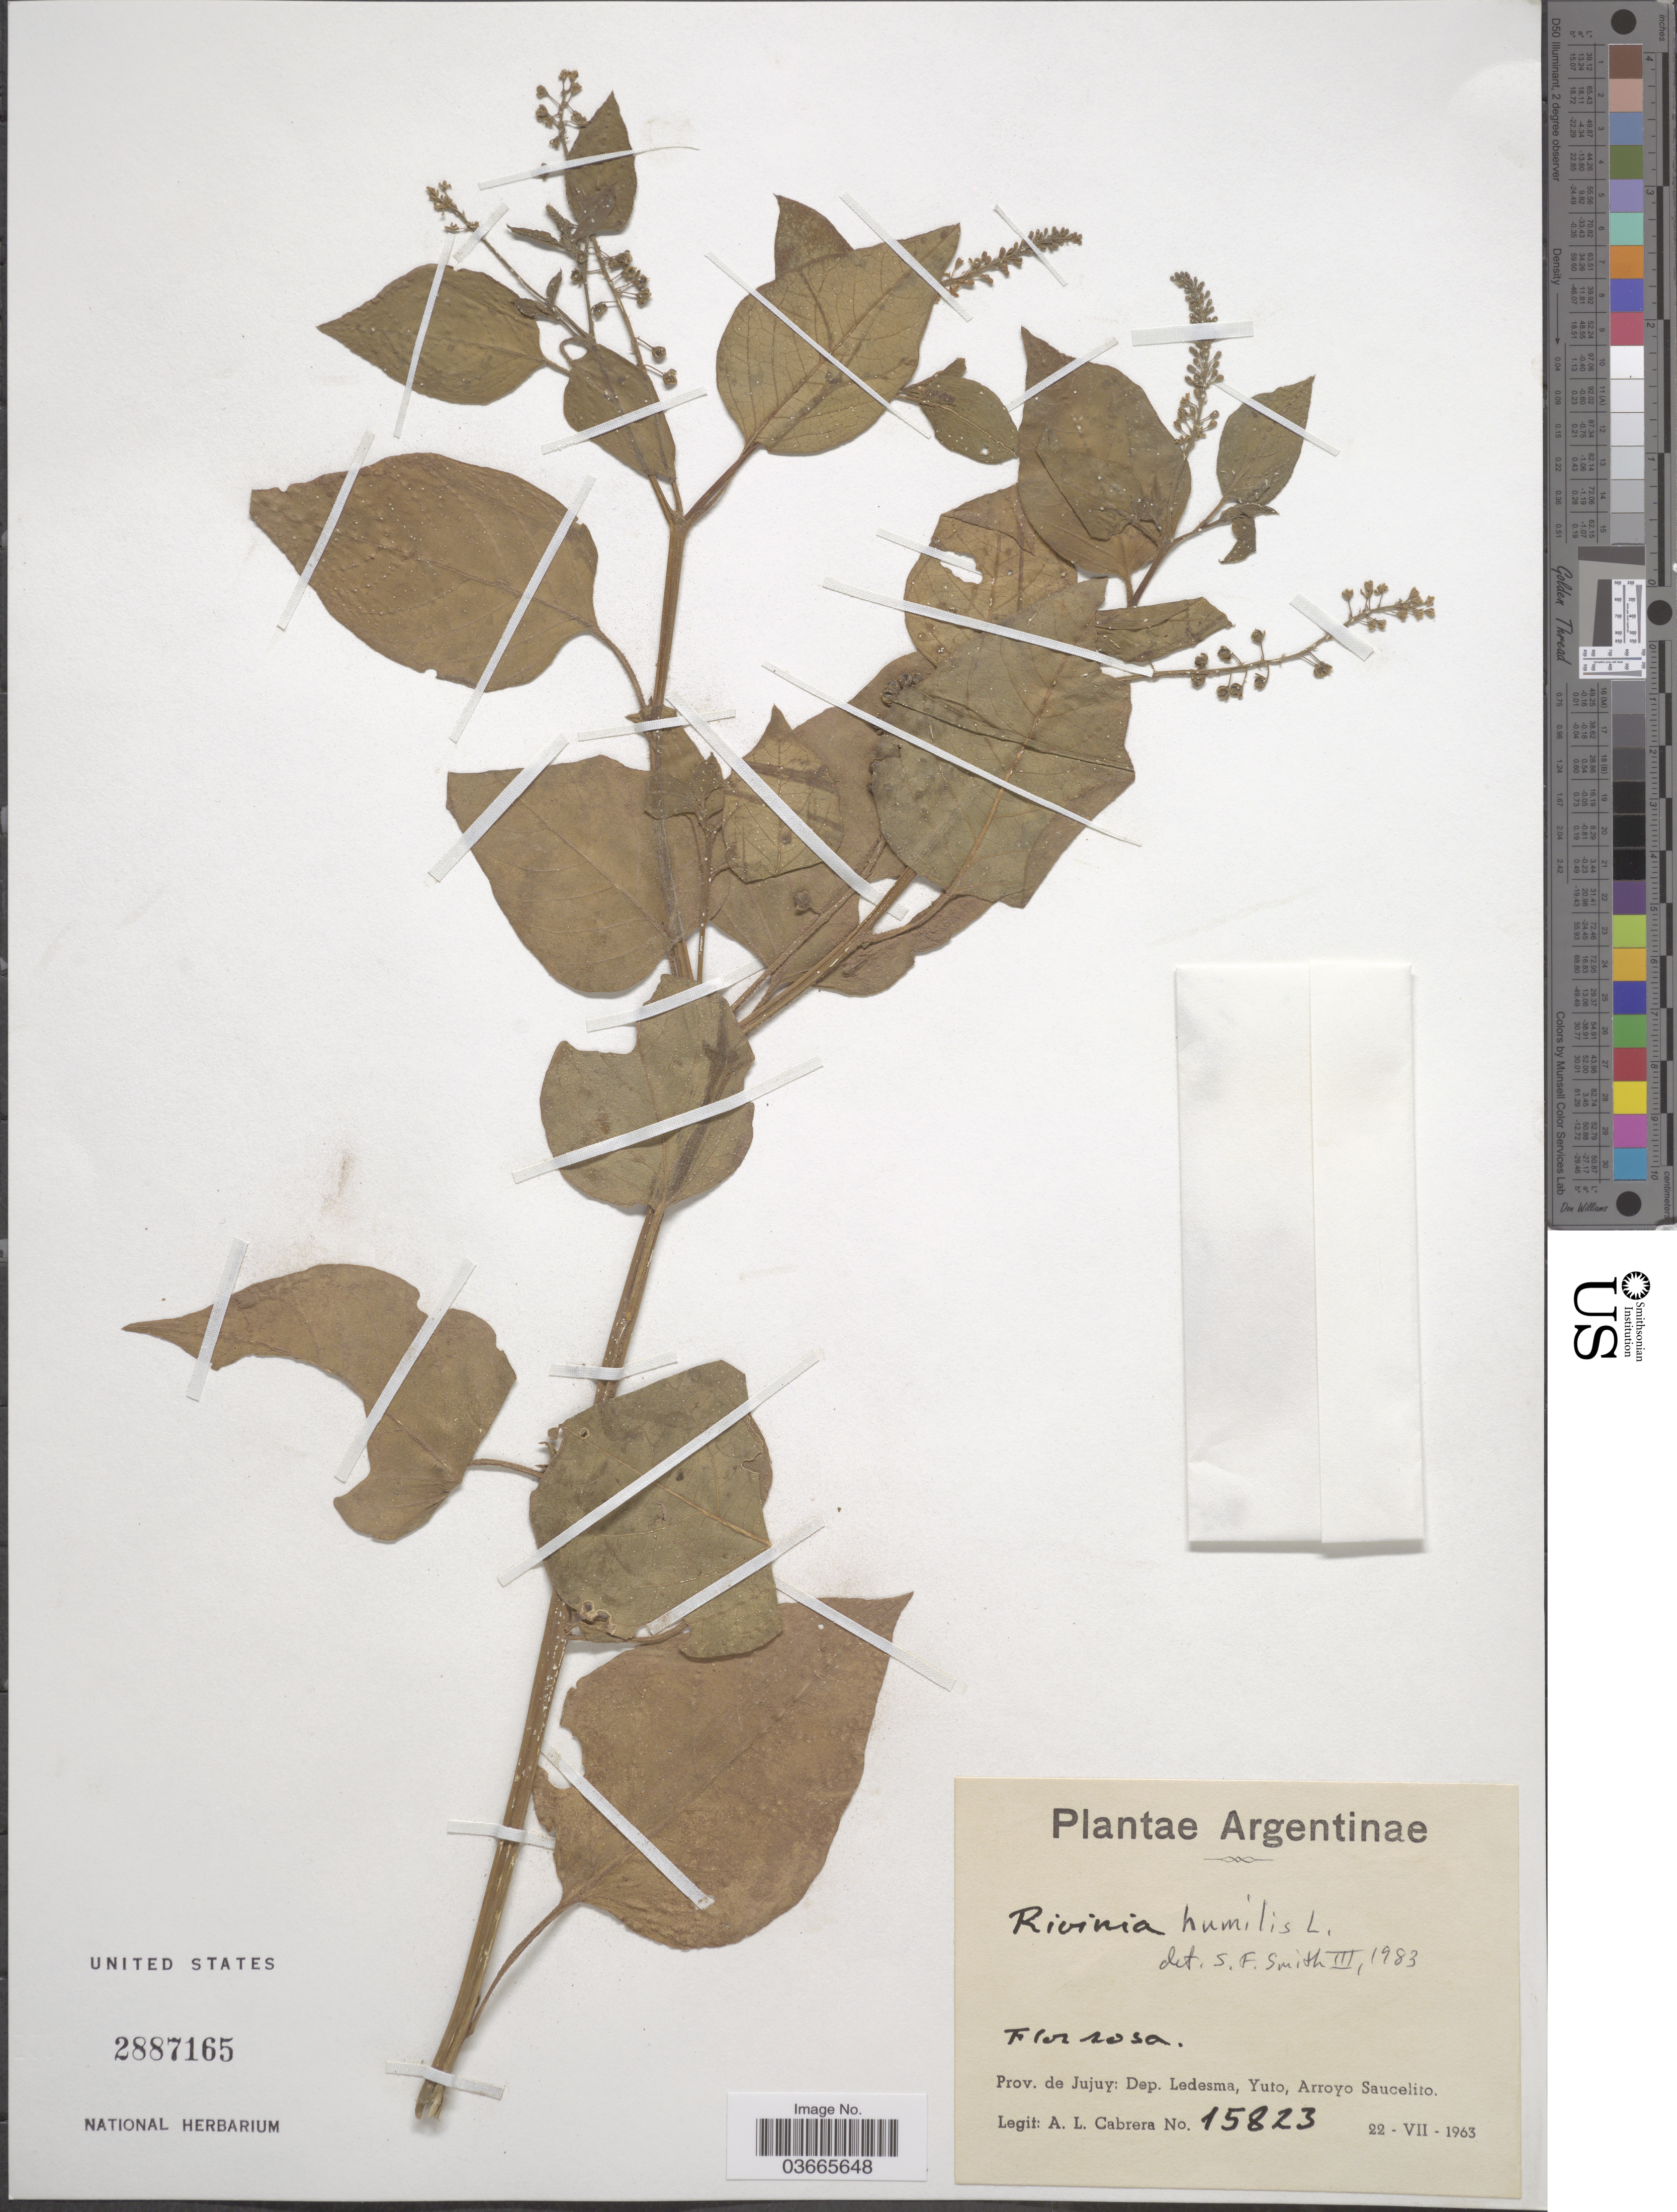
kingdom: Plantae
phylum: Tracheophyta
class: Magnoliopsida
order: Caryophyllales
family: Phytolaccaceae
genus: Rivina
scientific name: Rivina humilis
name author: L.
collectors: A. L. Cabrera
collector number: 15823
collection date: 1963-07-22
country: Argentina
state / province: Jujuy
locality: Dep. Ledesma, Yuto, Arroyo Saucelito.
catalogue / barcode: US 2887165